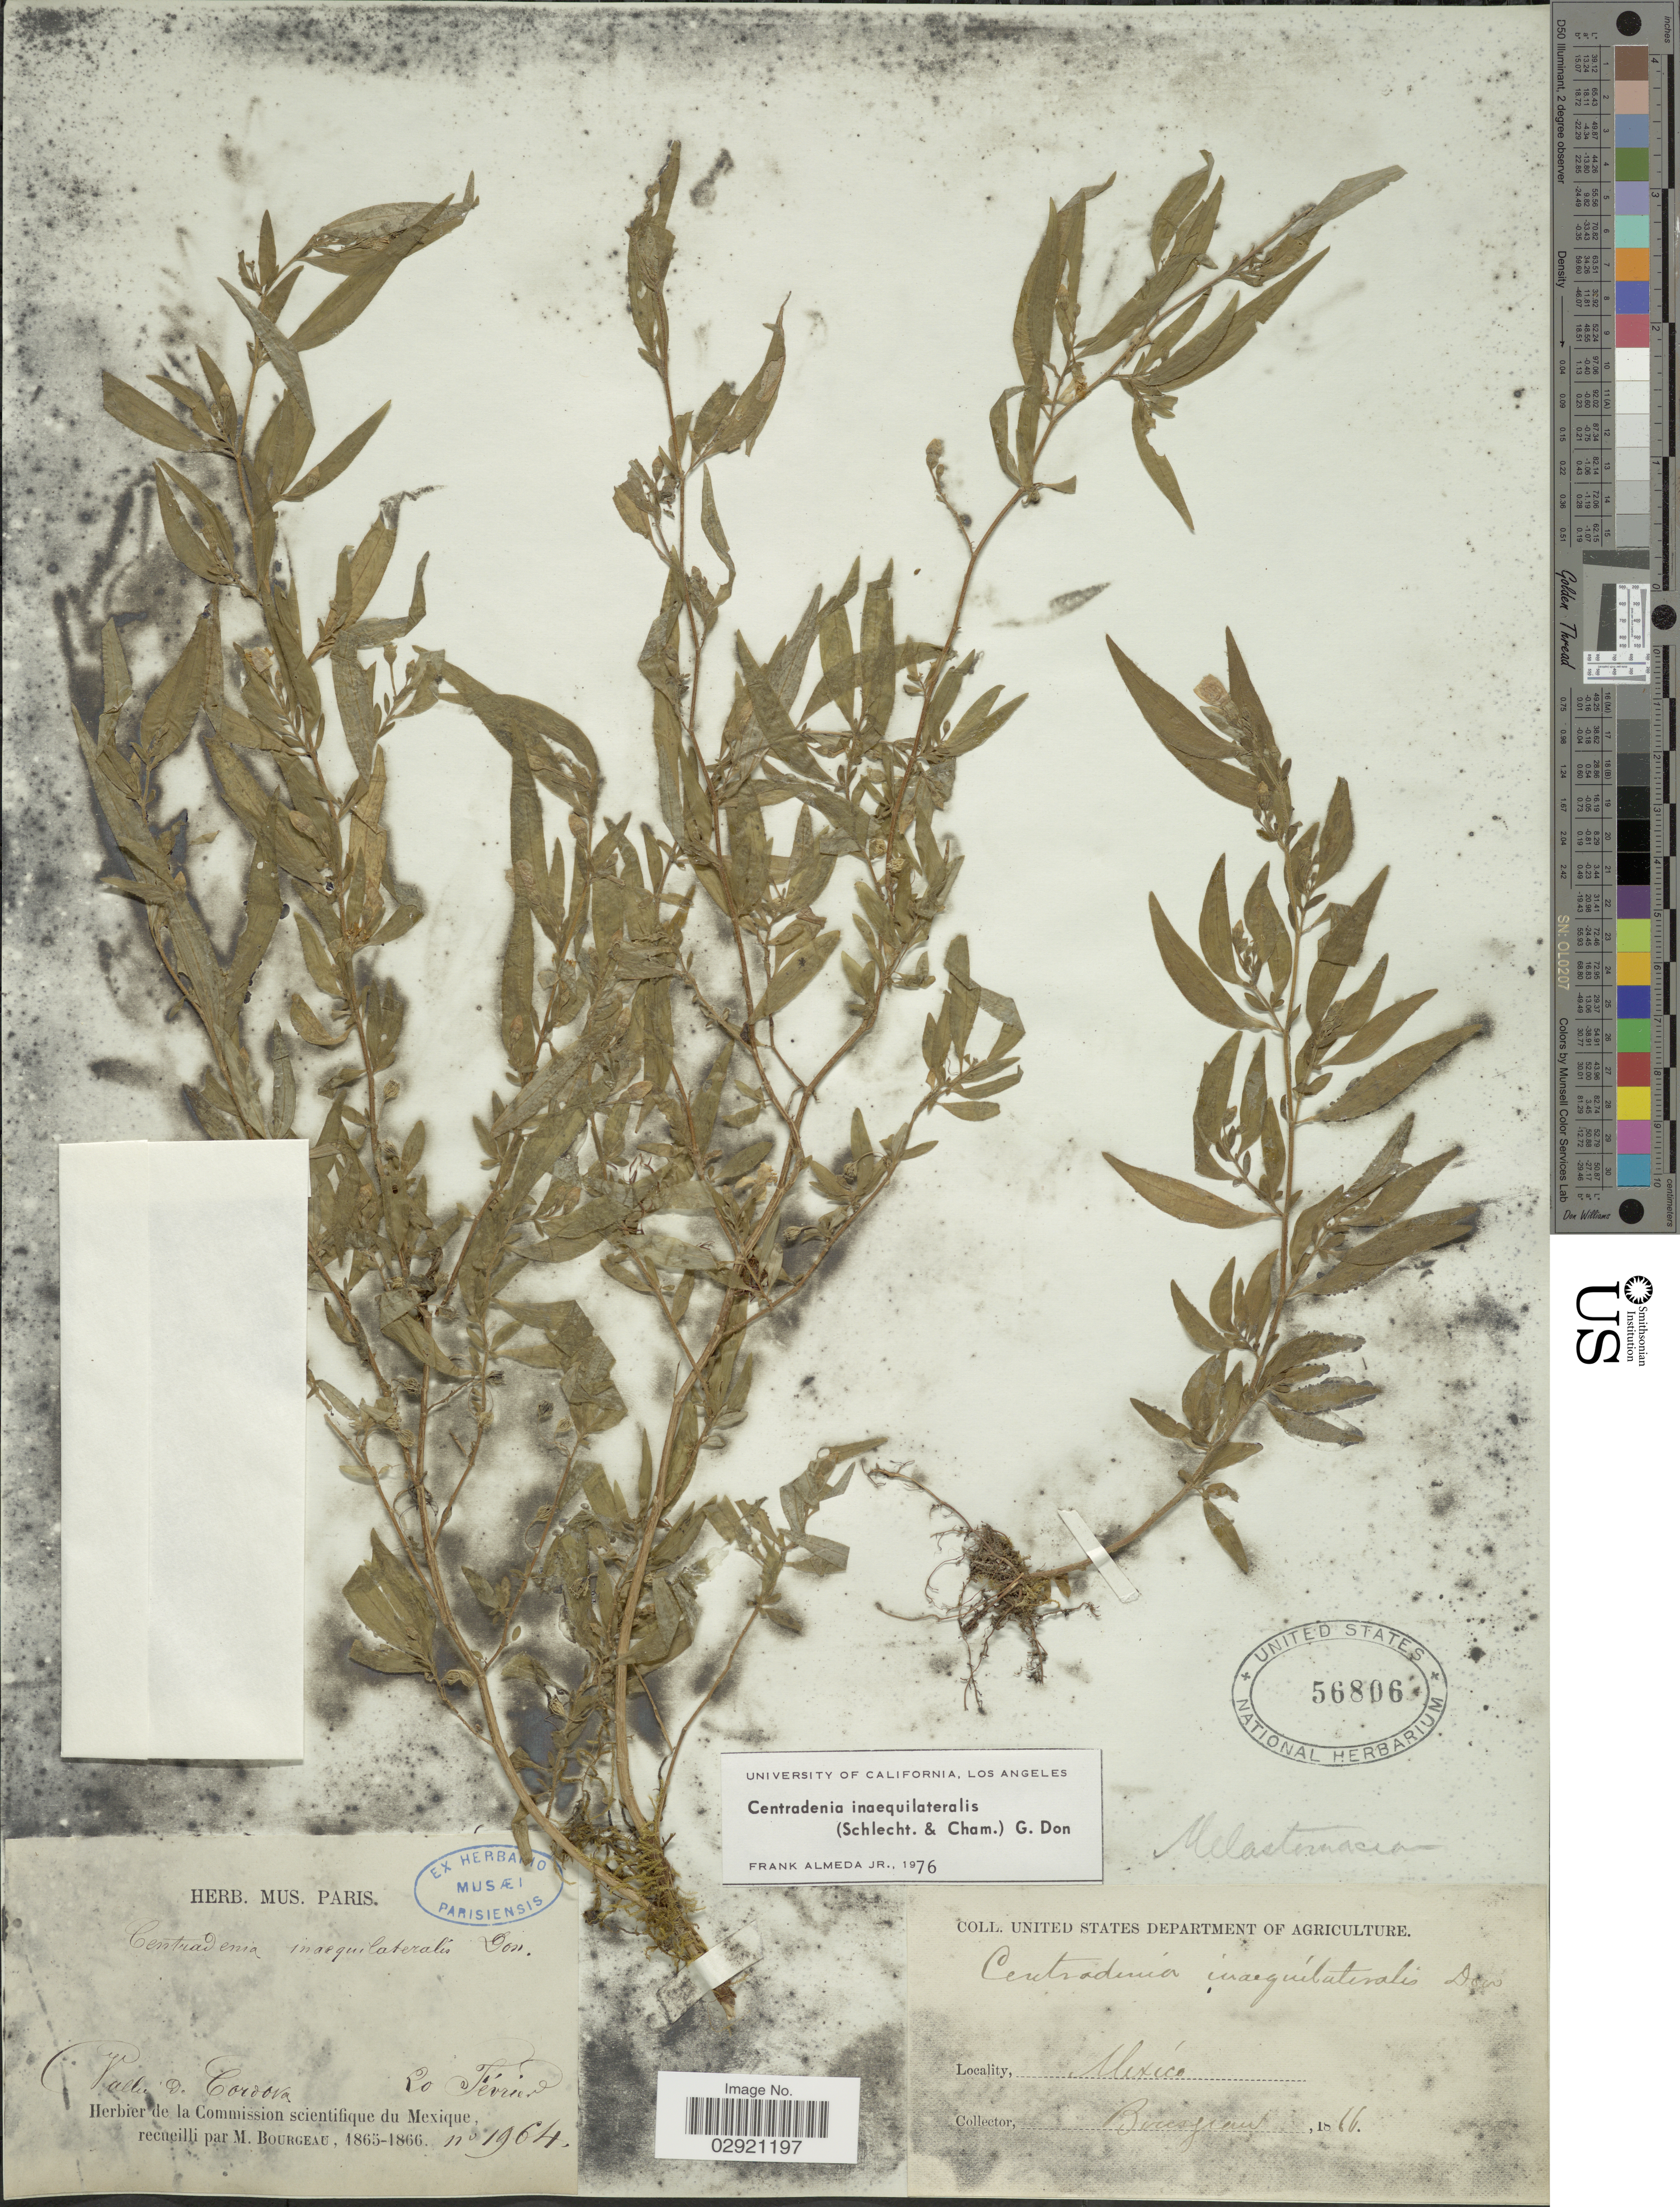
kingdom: Plantae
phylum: Tracheophyta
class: Magnoliopsida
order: Myrtales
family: Melastomataceae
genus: Centradenia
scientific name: Centradenia inaequilateralis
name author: (Gleason) G. Don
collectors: M. Bourgeau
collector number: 1964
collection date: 1866-02-10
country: Mexico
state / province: Veracruz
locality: Vallée de Cordova.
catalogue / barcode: US 56806